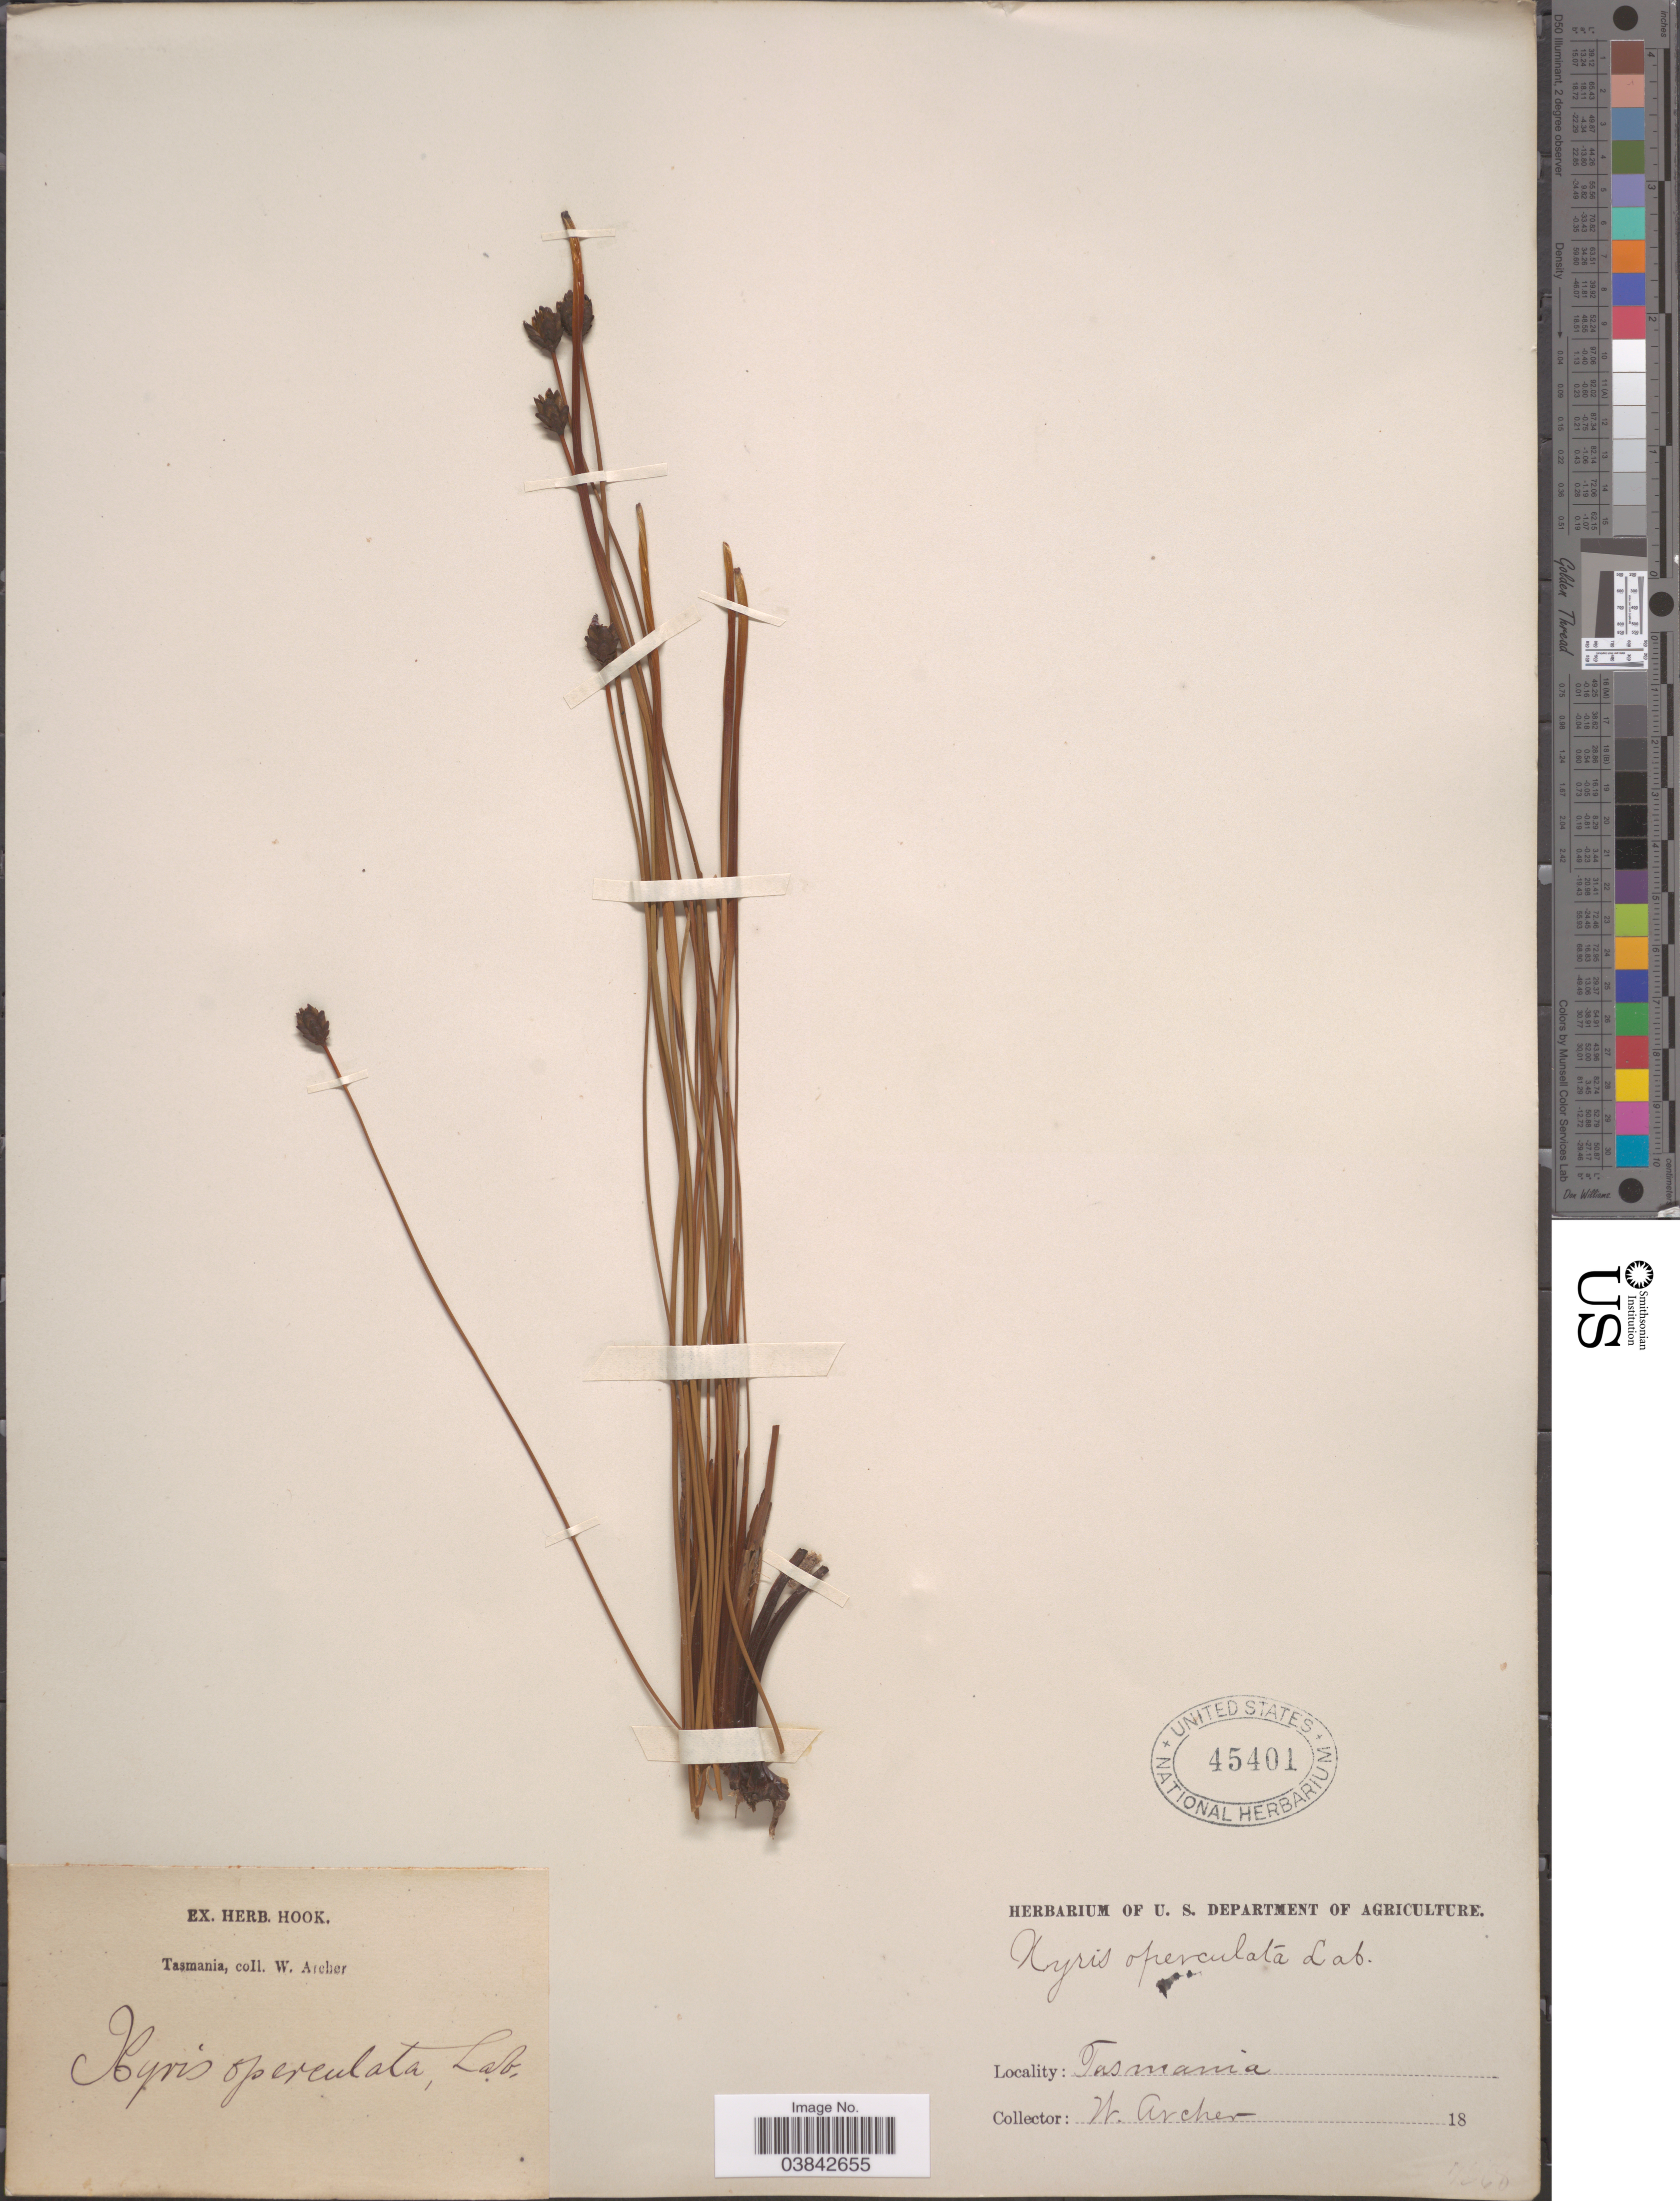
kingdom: Plantae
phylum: Tracheophyta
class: Liliopsida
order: Poales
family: Xyridaceae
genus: Xyris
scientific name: Xyris operculata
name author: Labill.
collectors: W. Archer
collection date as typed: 18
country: Australia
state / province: Tasmania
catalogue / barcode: US 45401